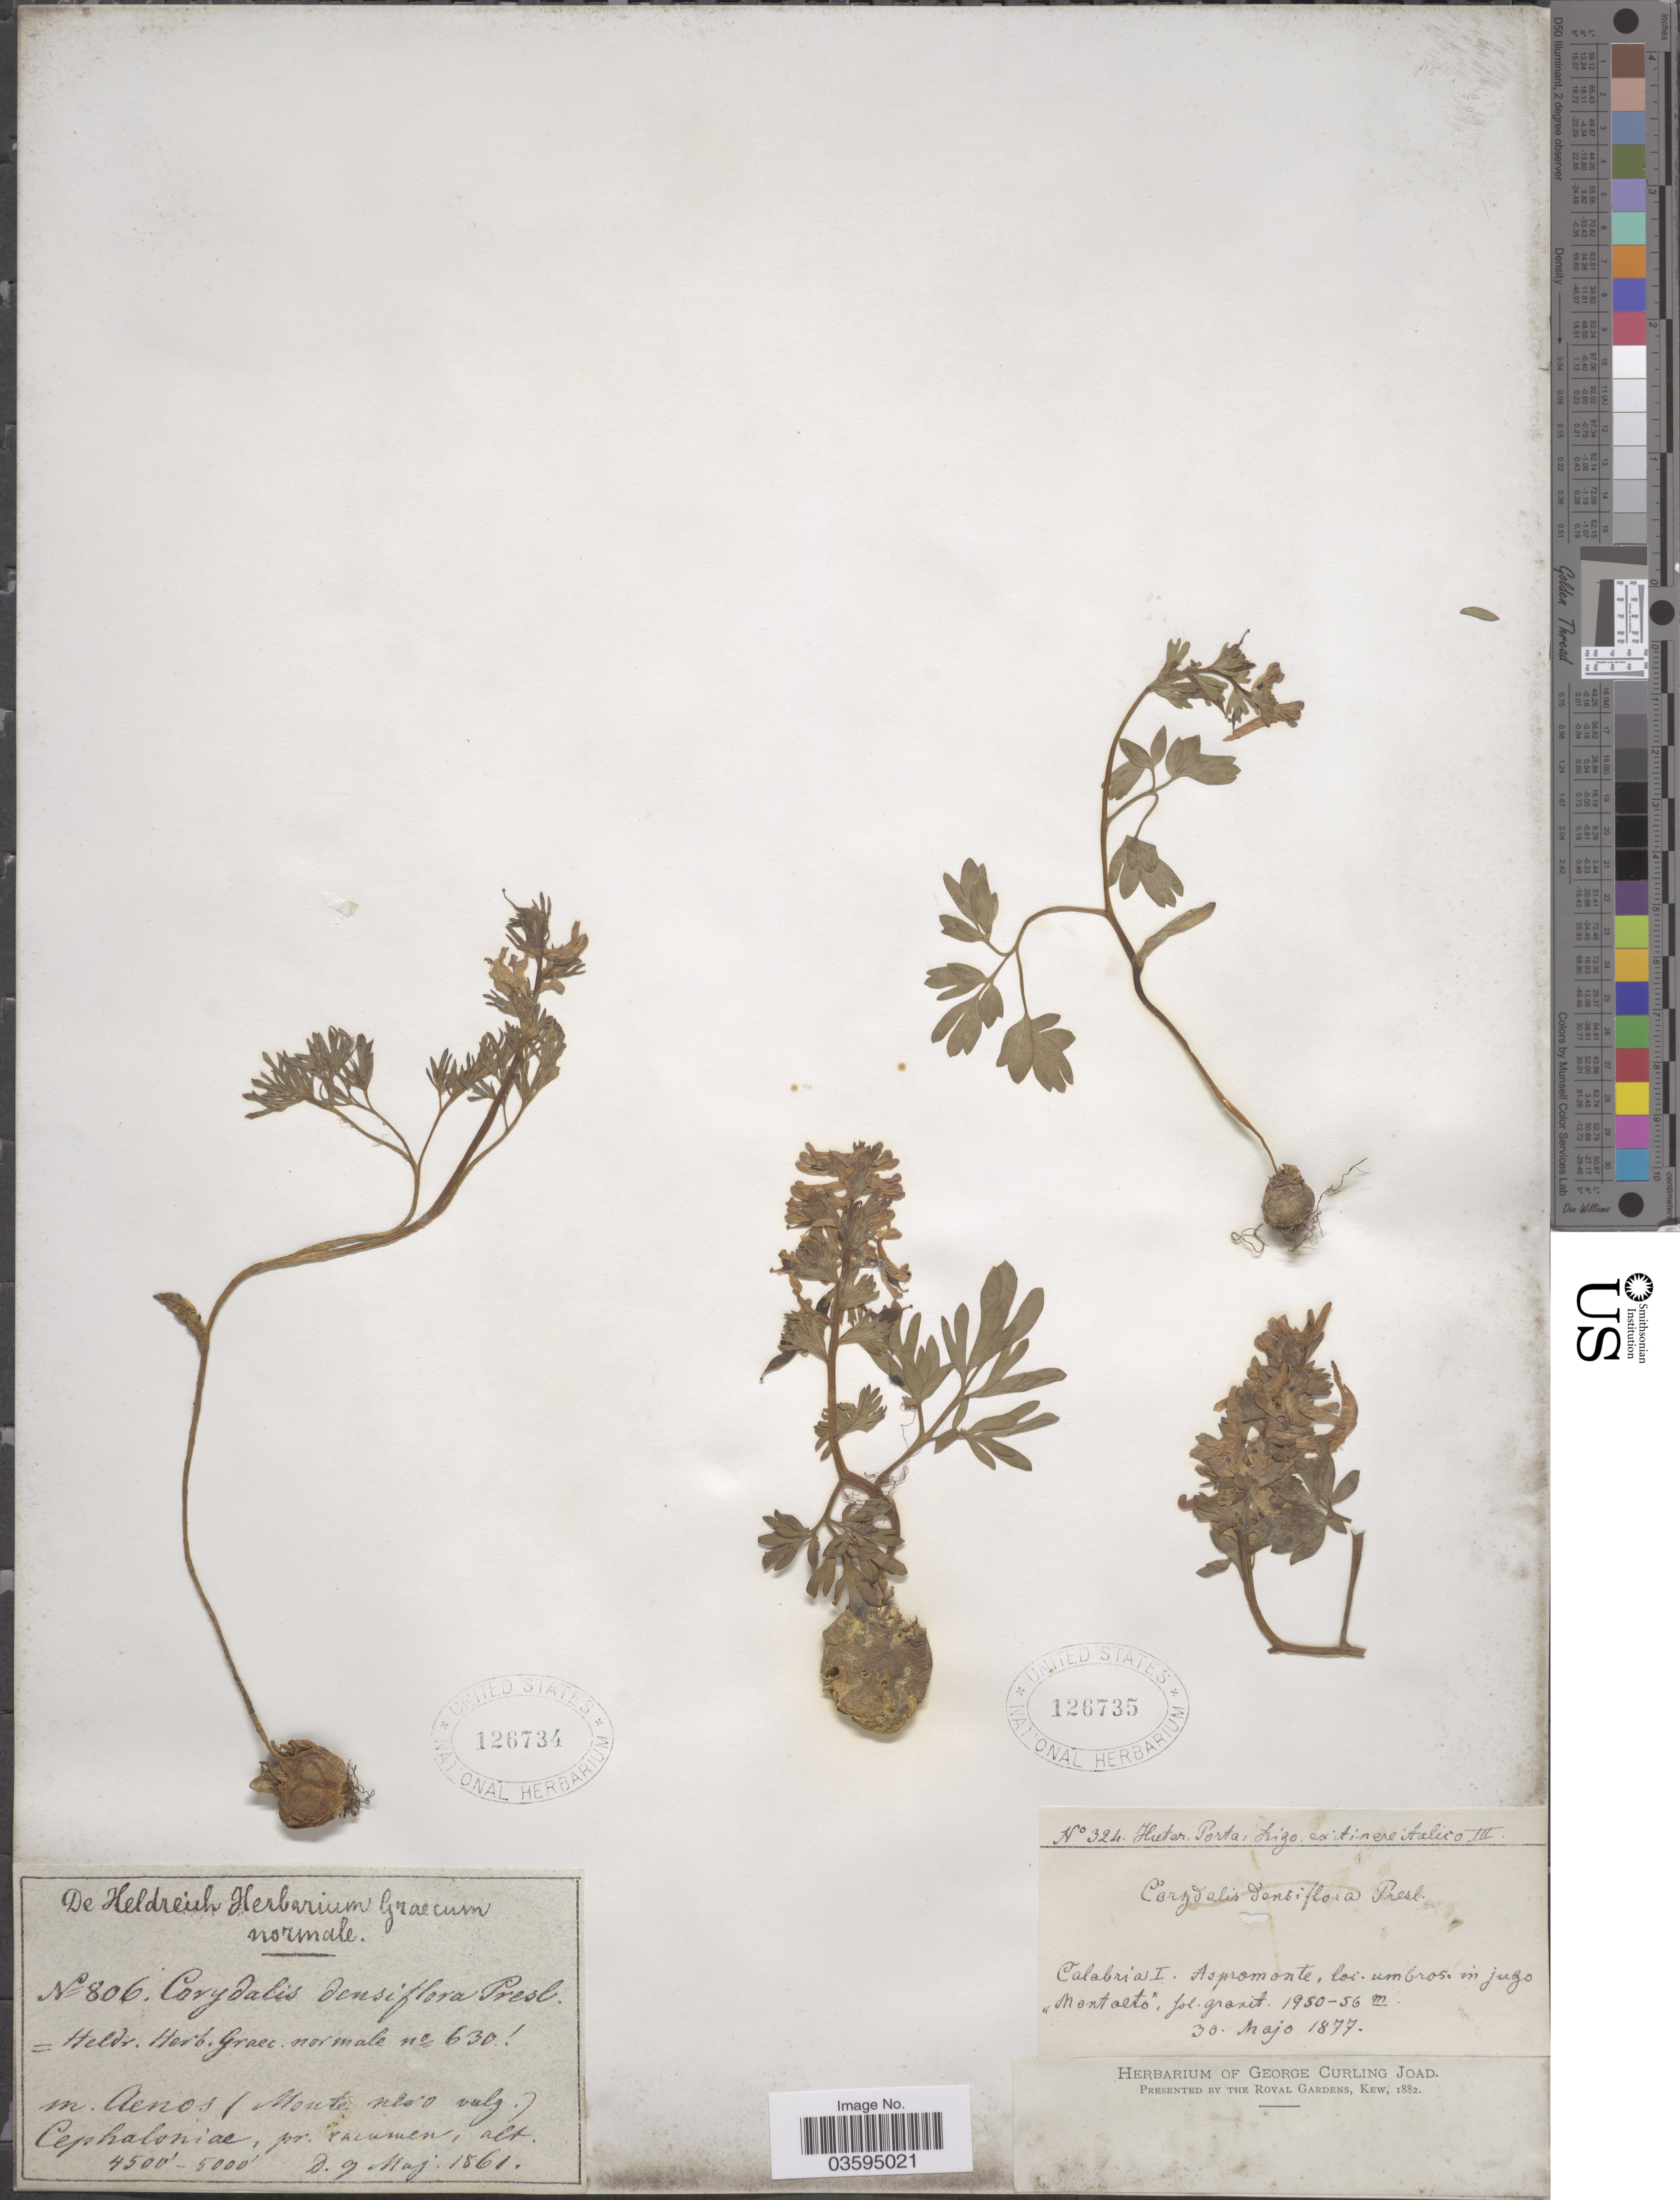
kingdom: Plantae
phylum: Tracheophyta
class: Magnoliopsida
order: Ranunculales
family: Papaveraceae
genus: Corydalis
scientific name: Corydalis densiflora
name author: C. Presl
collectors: -. De Heldreich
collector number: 806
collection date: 1861-05-09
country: Greece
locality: M. Aenos (Monte nero vulg.) Cephaloniae, pr. cacumen.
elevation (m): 1372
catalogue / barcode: US 126734